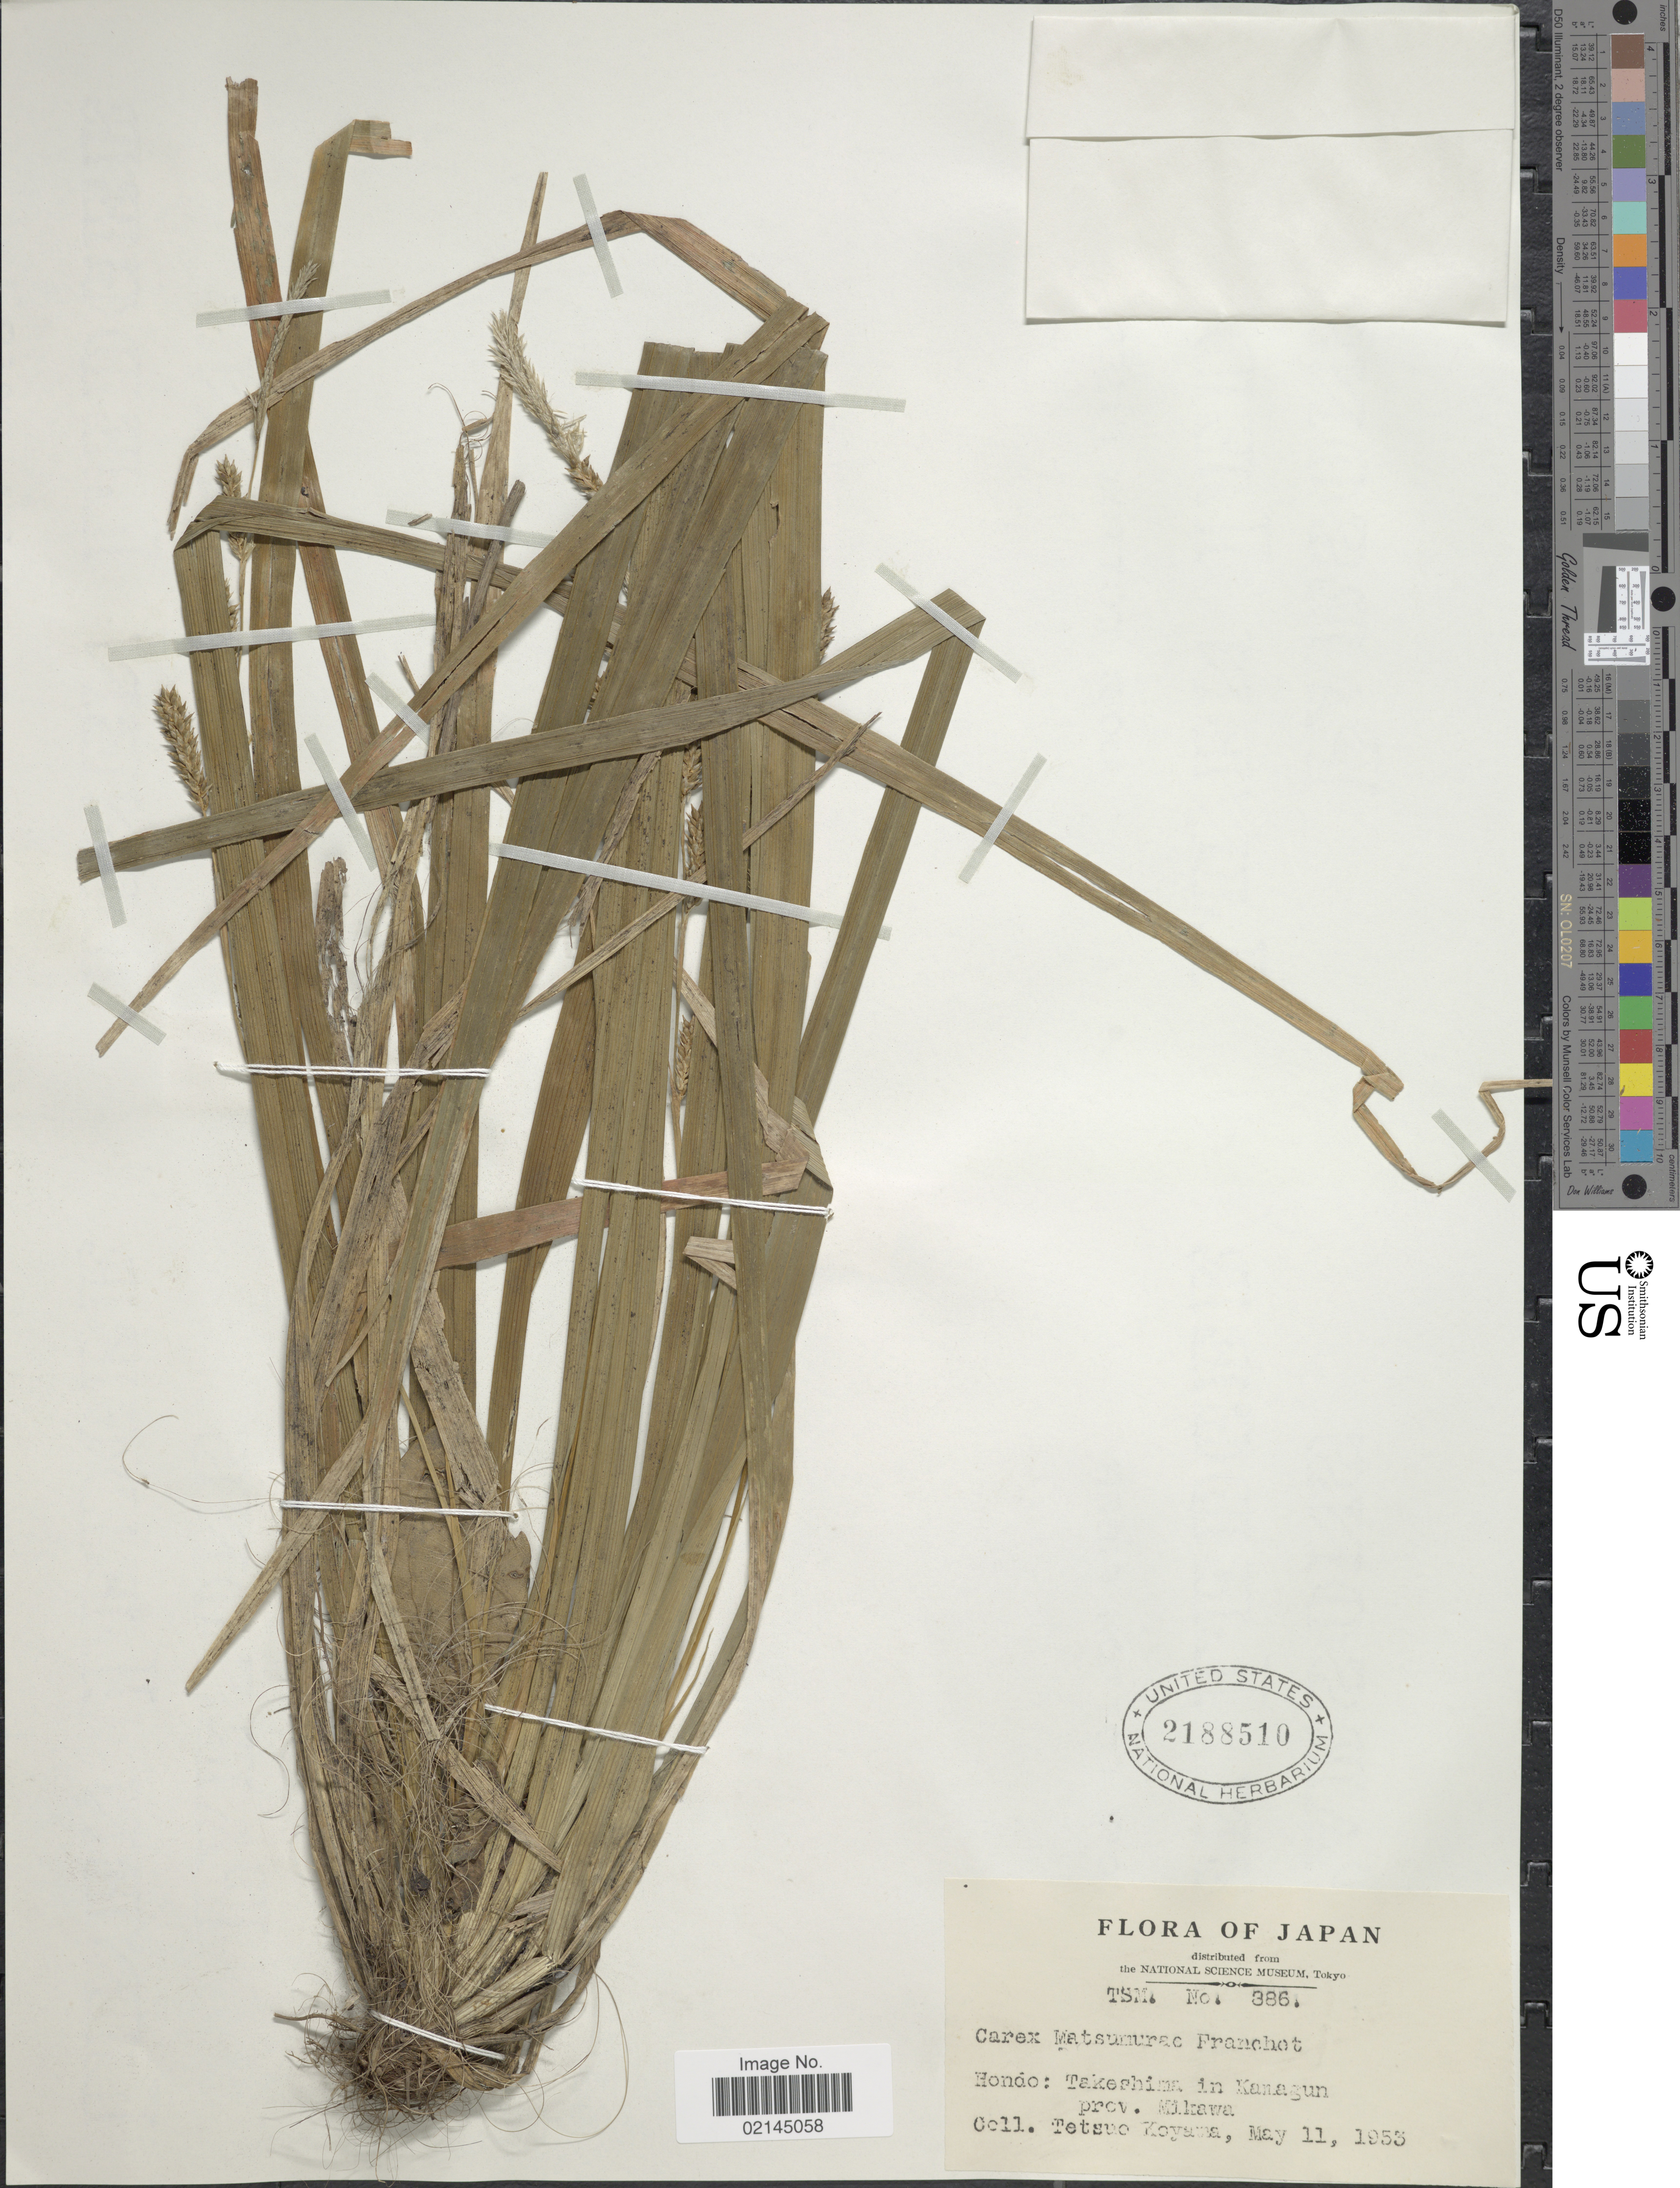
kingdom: Plantae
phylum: Tracheophyta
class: Liliopsida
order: Poales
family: Cyperaceae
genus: Carex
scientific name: Carex matsumurae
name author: Franch.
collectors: T. Koyama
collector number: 386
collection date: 1953-05-11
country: Japan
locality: Takeshima in Kanagun prov. Mikawa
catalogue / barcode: US 2188510